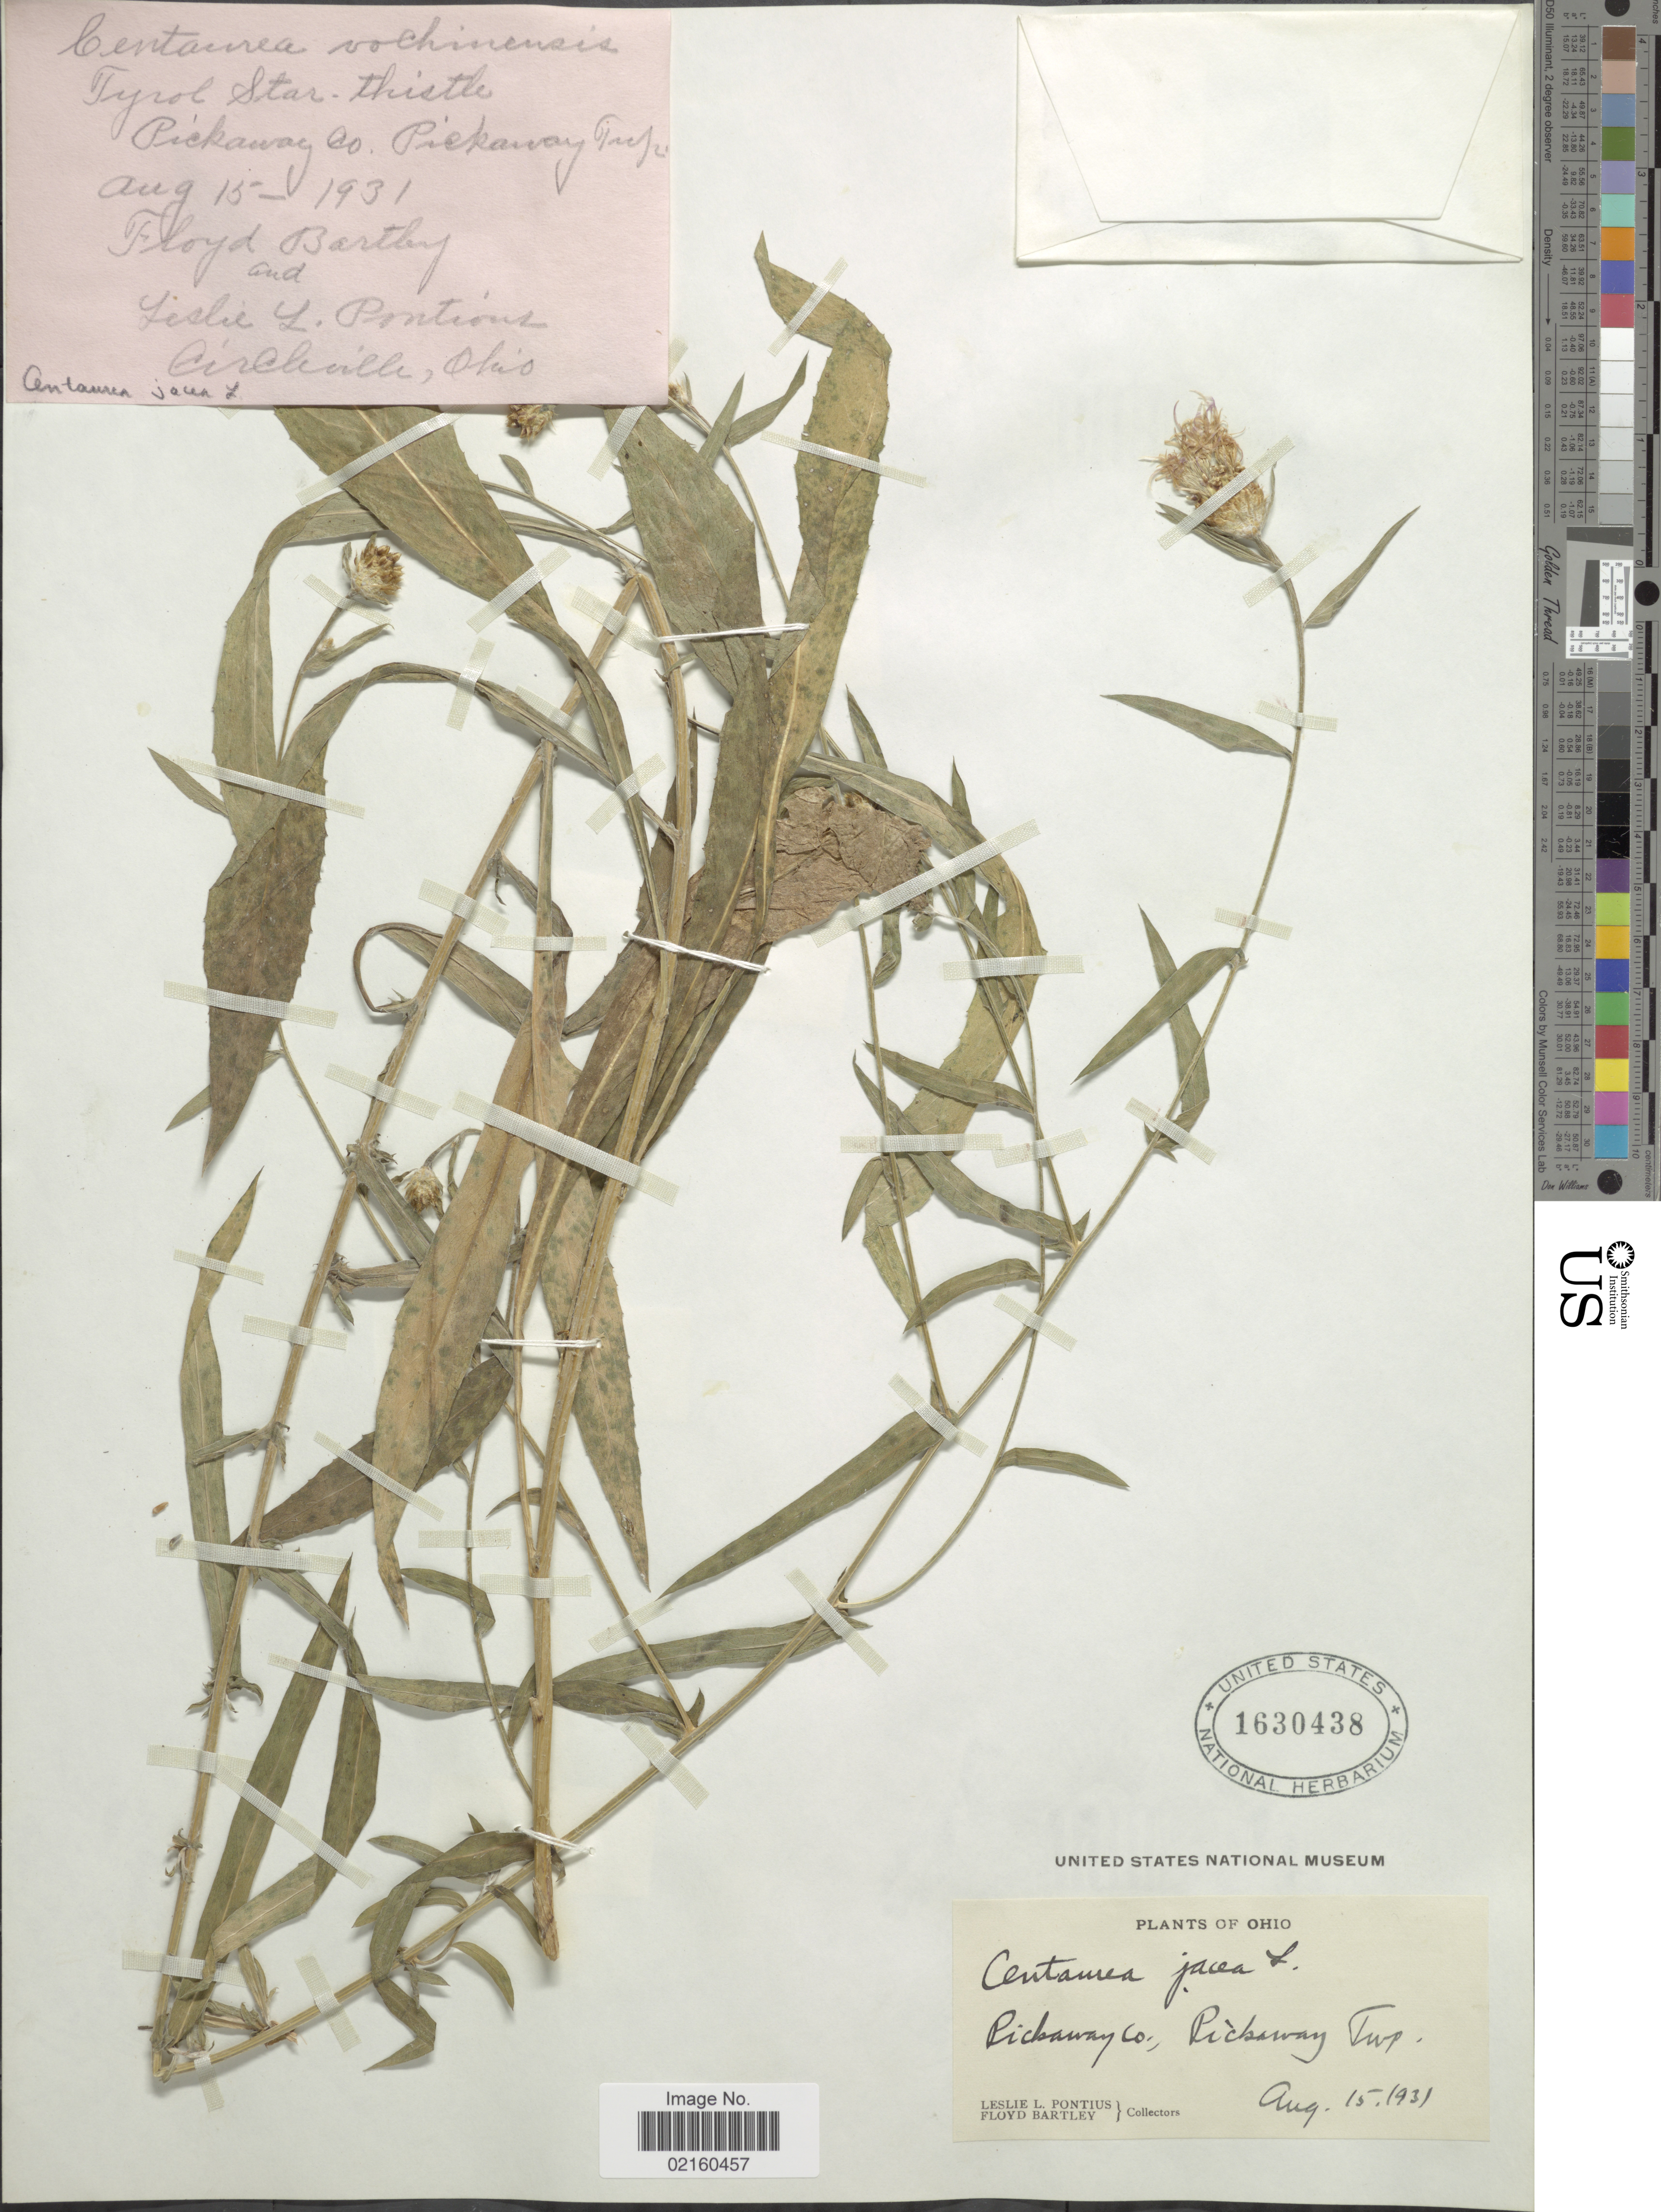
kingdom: Plantae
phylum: Tracheophyta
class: Magnoliopsida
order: Asterales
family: Asteraceae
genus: Centaurea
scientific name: Centaurea jacea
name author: L.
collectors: L. Pontius & F. Bartley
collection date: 1931-08-15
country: United States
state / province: Ohio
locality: Pickaway Co., Pickaway Twp.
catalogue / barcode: US 1630438